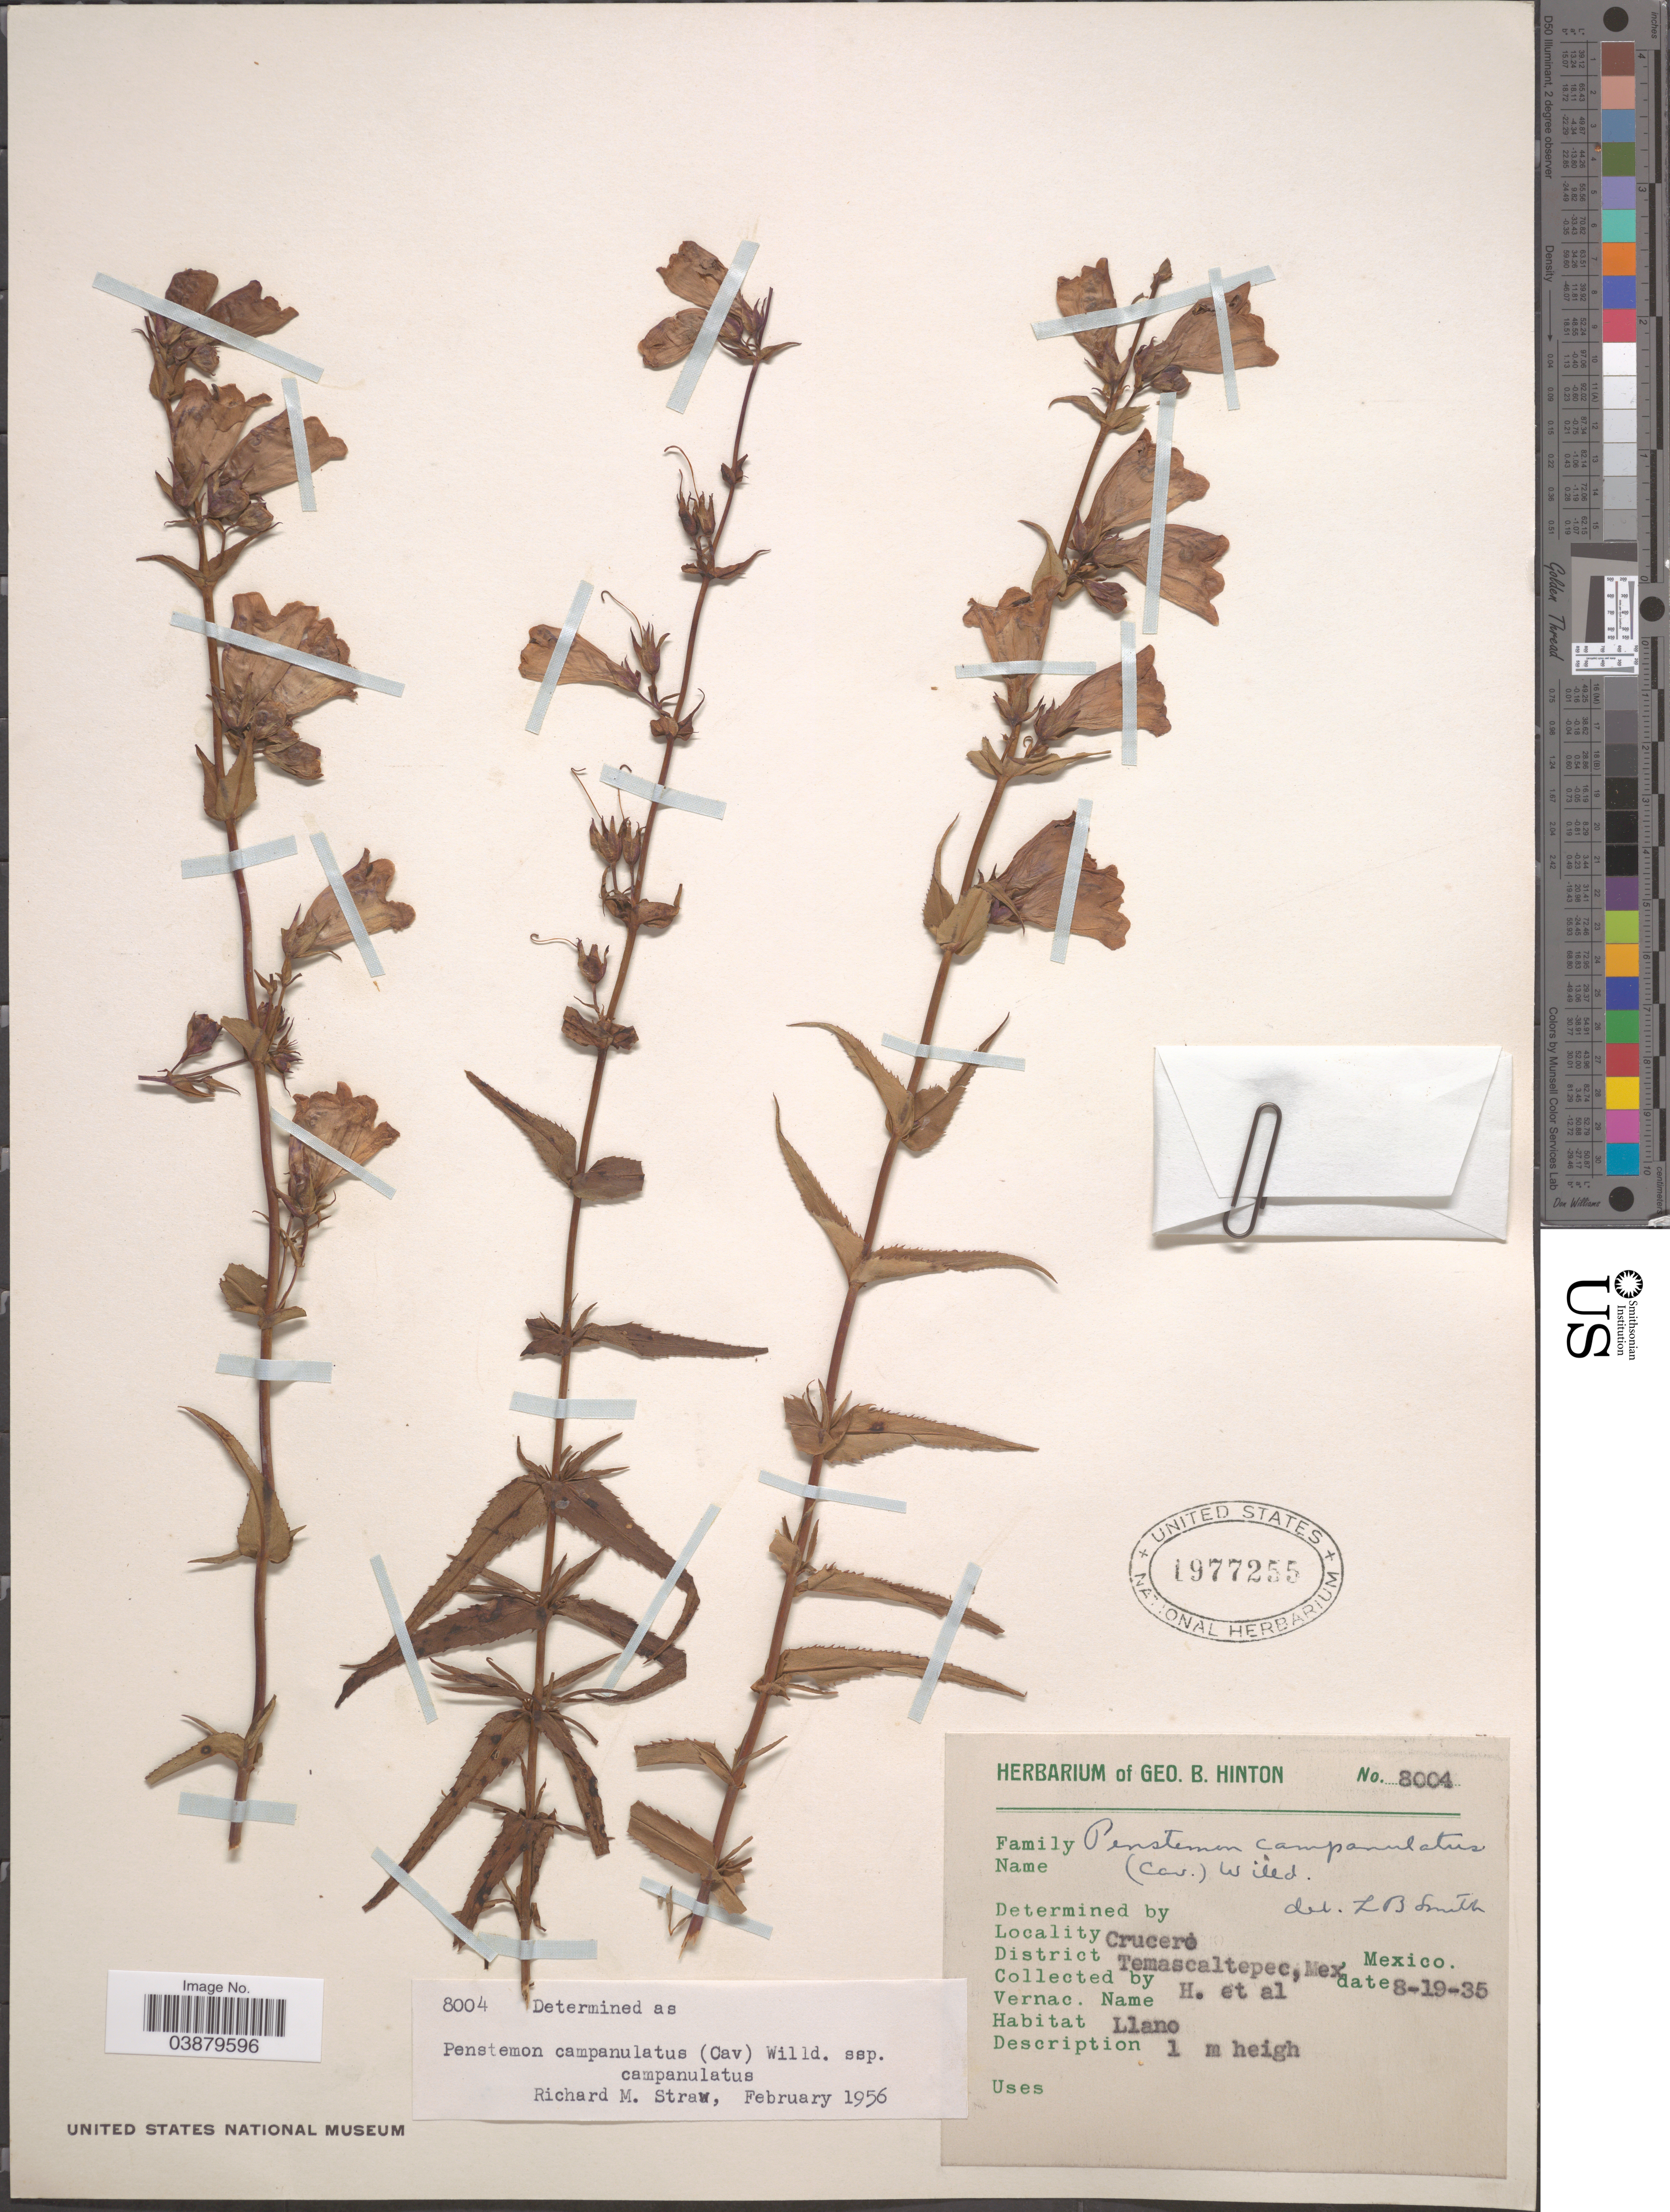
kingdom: Plantae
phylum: Tracheophyta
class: Magnoliopsida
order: Lamiales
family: Plantaginaceae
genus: Penstemon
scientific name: Penstemon campanulatus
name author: (Cav.) Willd.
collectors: G. B. Hinton & et al.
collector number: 8004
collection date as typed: Transcribed d/m/y: 19/8/35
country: Mexico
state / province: México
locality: Crucere. District Temascaltepec.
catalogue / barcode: US 1977255